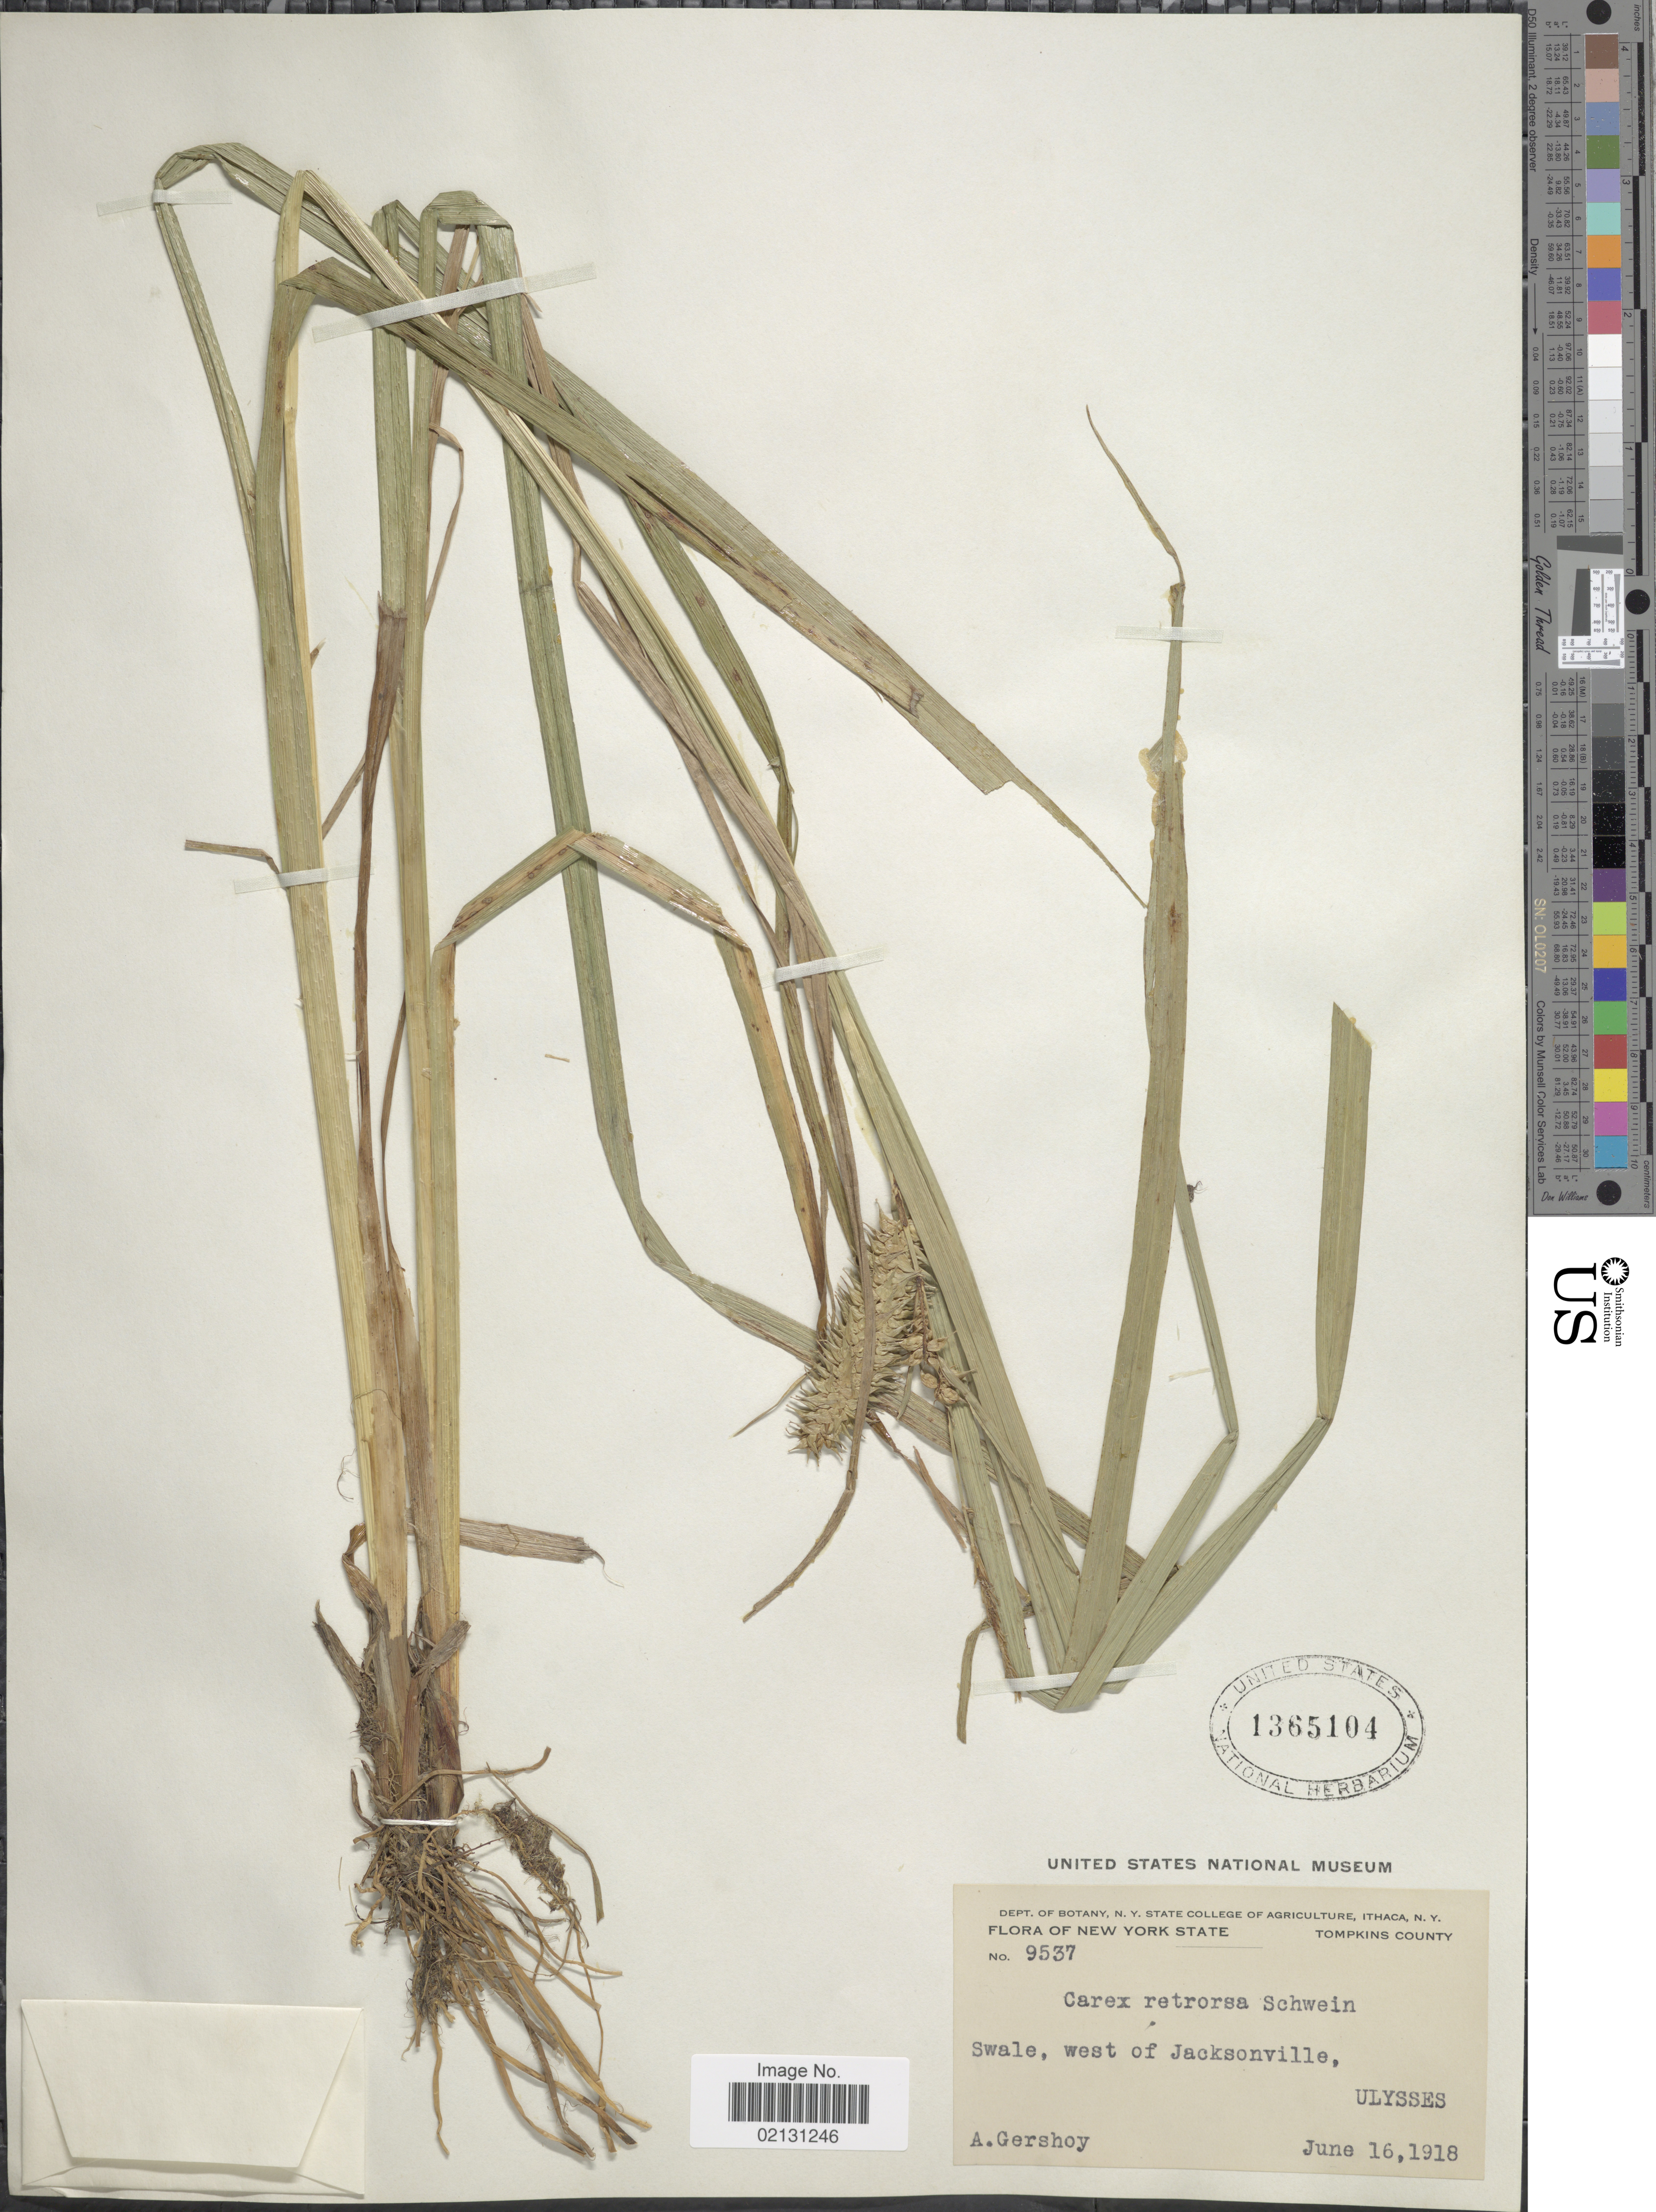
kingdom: Plantae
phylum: Tracheophyta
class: Liliopsida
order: Poales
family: Cyperaceae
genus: Carex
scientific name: Carex retrorsa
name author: Schwein.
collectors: A. Gershoy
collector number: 9537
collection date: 1918-06-16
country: United States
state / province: New York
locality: Tompkins County, Swale, west of Jacksonville, Ulysses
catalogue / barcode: US 1365104